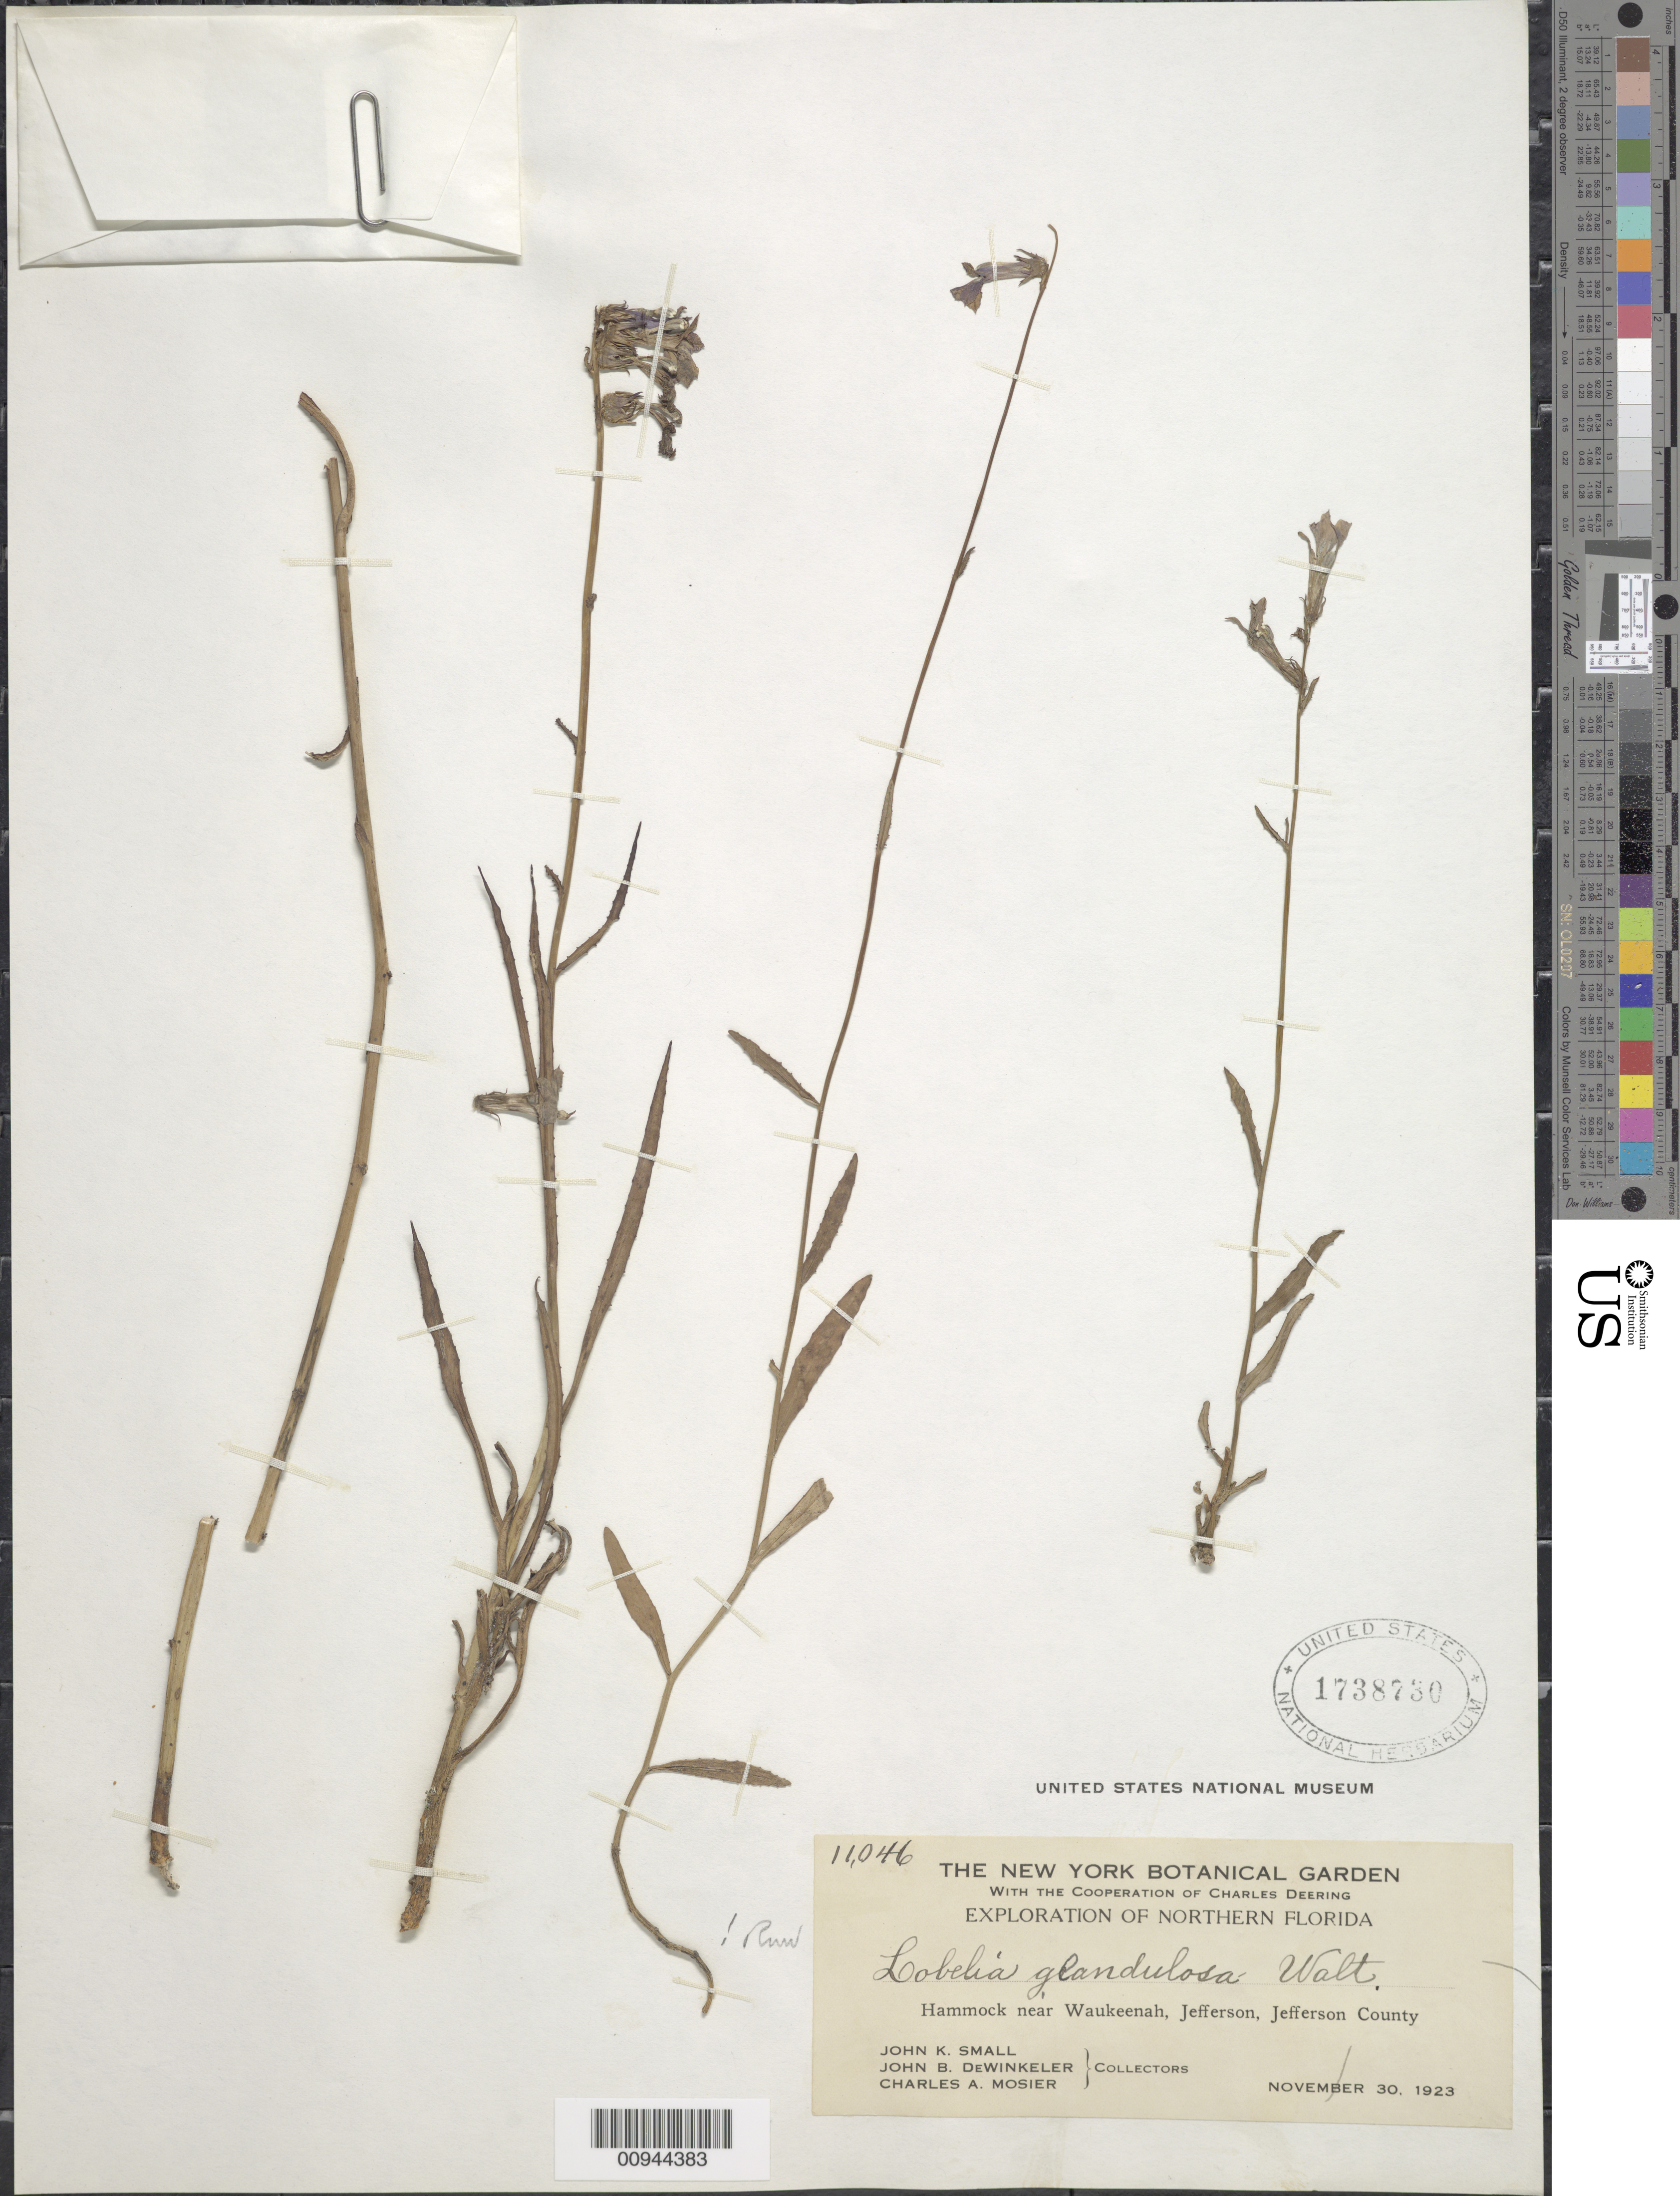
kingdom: Plantae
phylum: Tracheophyta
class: Magnoliopsida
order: Asterales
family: Campanulaceae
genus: Lobelia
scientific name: Lobelia glandulosa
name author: Walter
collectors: J. K. Small, J. Dewinkler & C. A. Mosier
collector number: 11046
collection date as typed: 30 Nov 1923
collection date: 1923-11-30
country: United States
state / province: Florida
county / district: Jefferson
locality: Waukeenah, Jefferson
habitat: hammock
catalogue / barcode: US 1738730